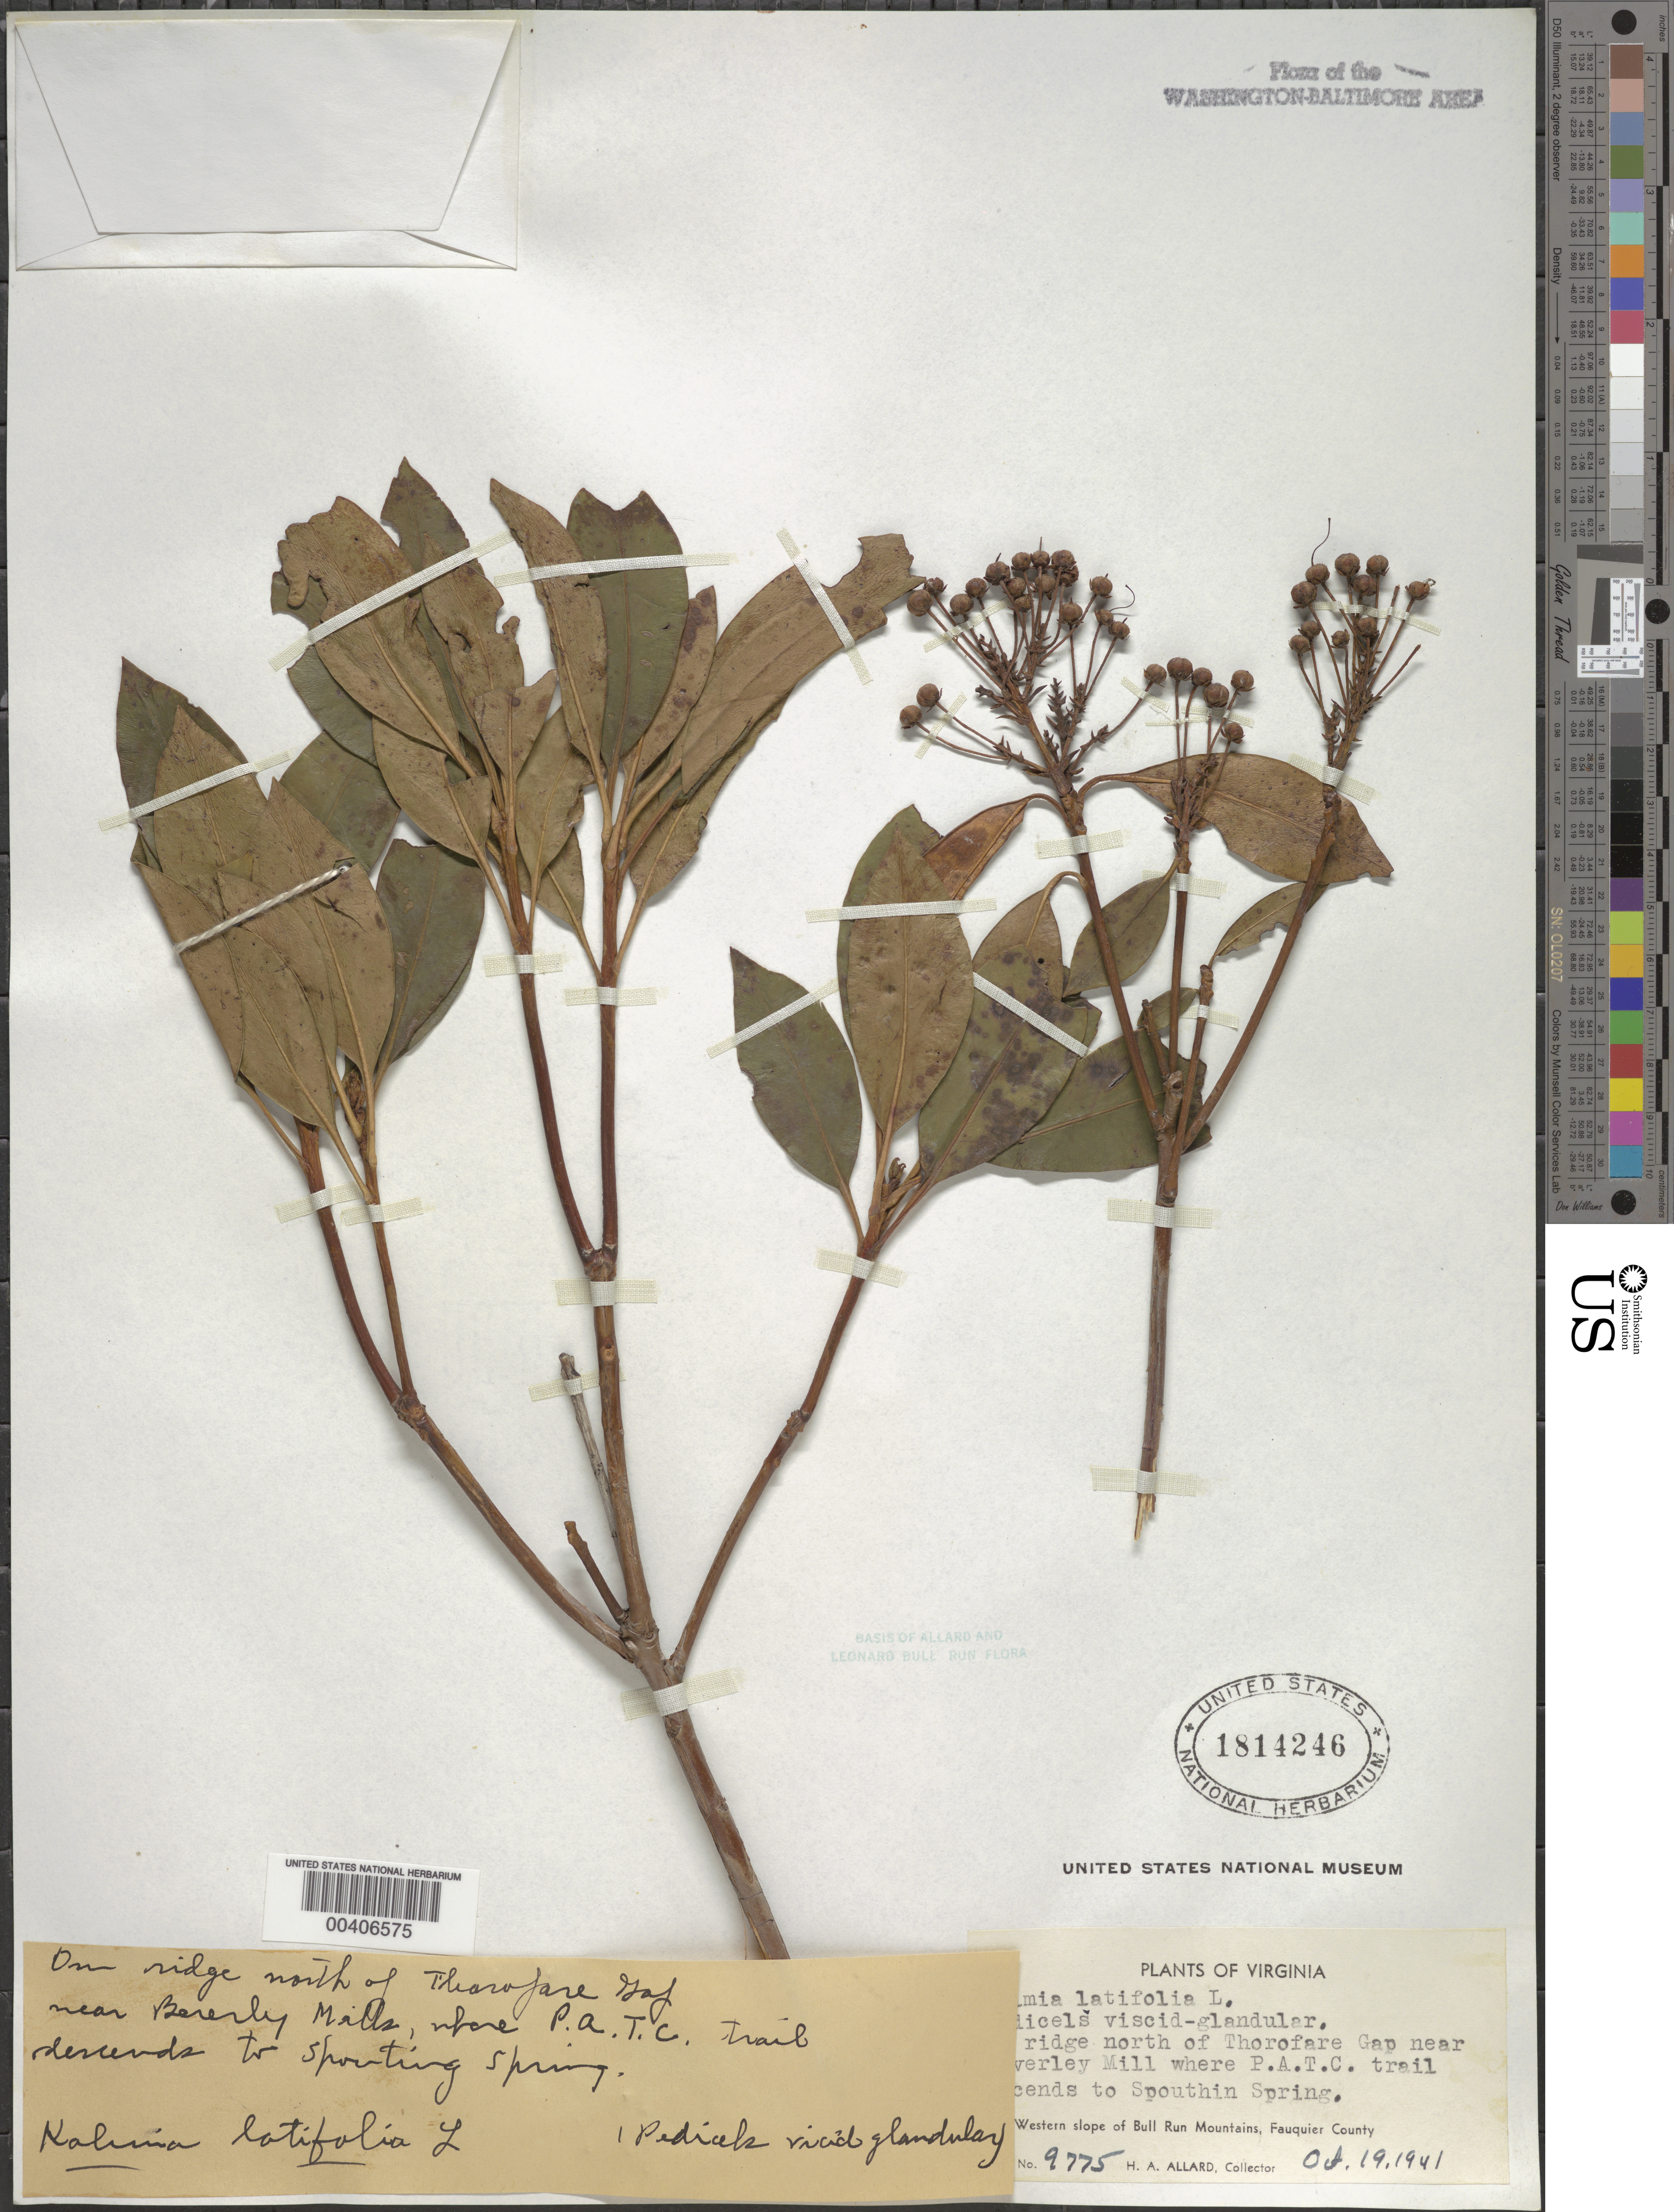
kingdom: Plantae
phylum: Tracheophyta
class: Magnoliopsida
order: Ericales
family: Ericaceae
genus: Kalmia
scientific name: Kalmia latifolia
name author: L.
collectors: H. A. Allard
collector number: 9775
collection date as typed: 19 Oct 1941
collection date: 1941-10-19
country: United States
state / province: Virginia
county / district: Fauquier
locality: North of Thorofare Gap, near Beverley Mill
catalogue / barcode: US 1814246